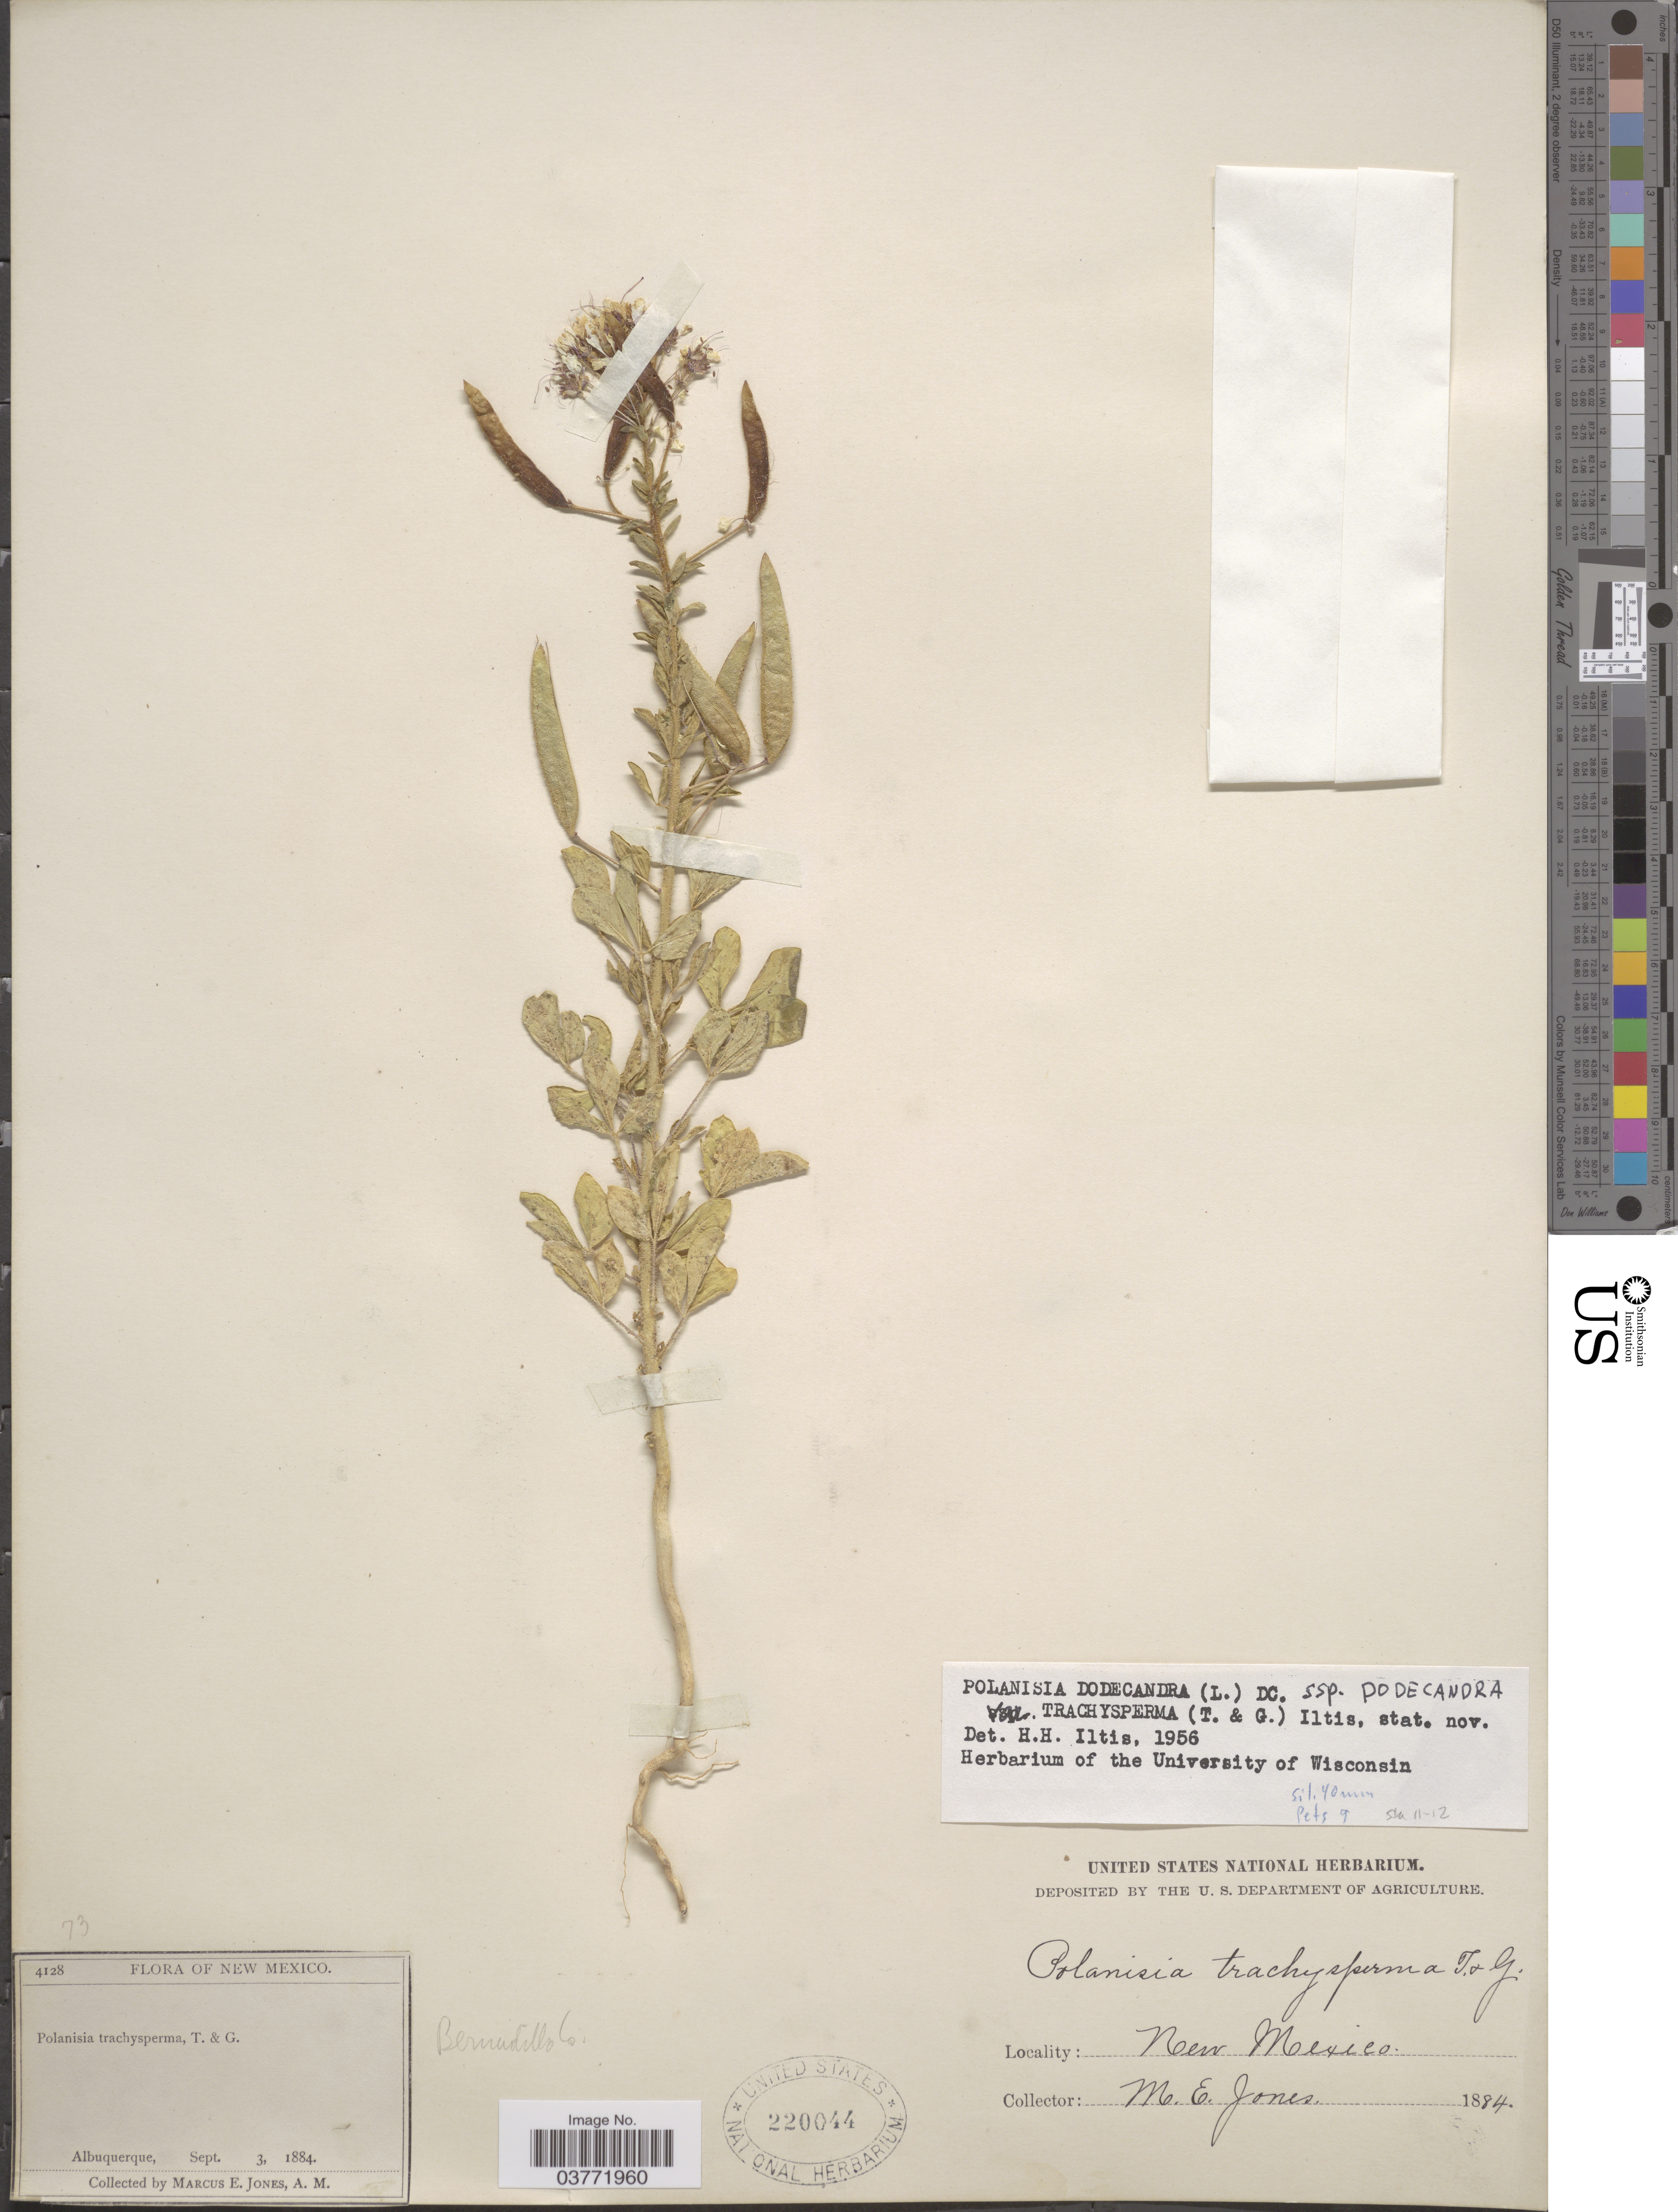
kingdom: Plantae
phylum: Tracheophyta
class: Magnoliopsida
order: Brassicales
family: Cleomaceae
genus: Polanisia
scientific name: Polanisia trachysperma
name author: Torr. & A. Gray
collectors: M. E. Jones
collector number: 4128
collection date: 1884-09-03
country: United States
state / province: New Mexico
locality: Albuquerque. Bernalillo Co.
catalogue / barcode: US 220044